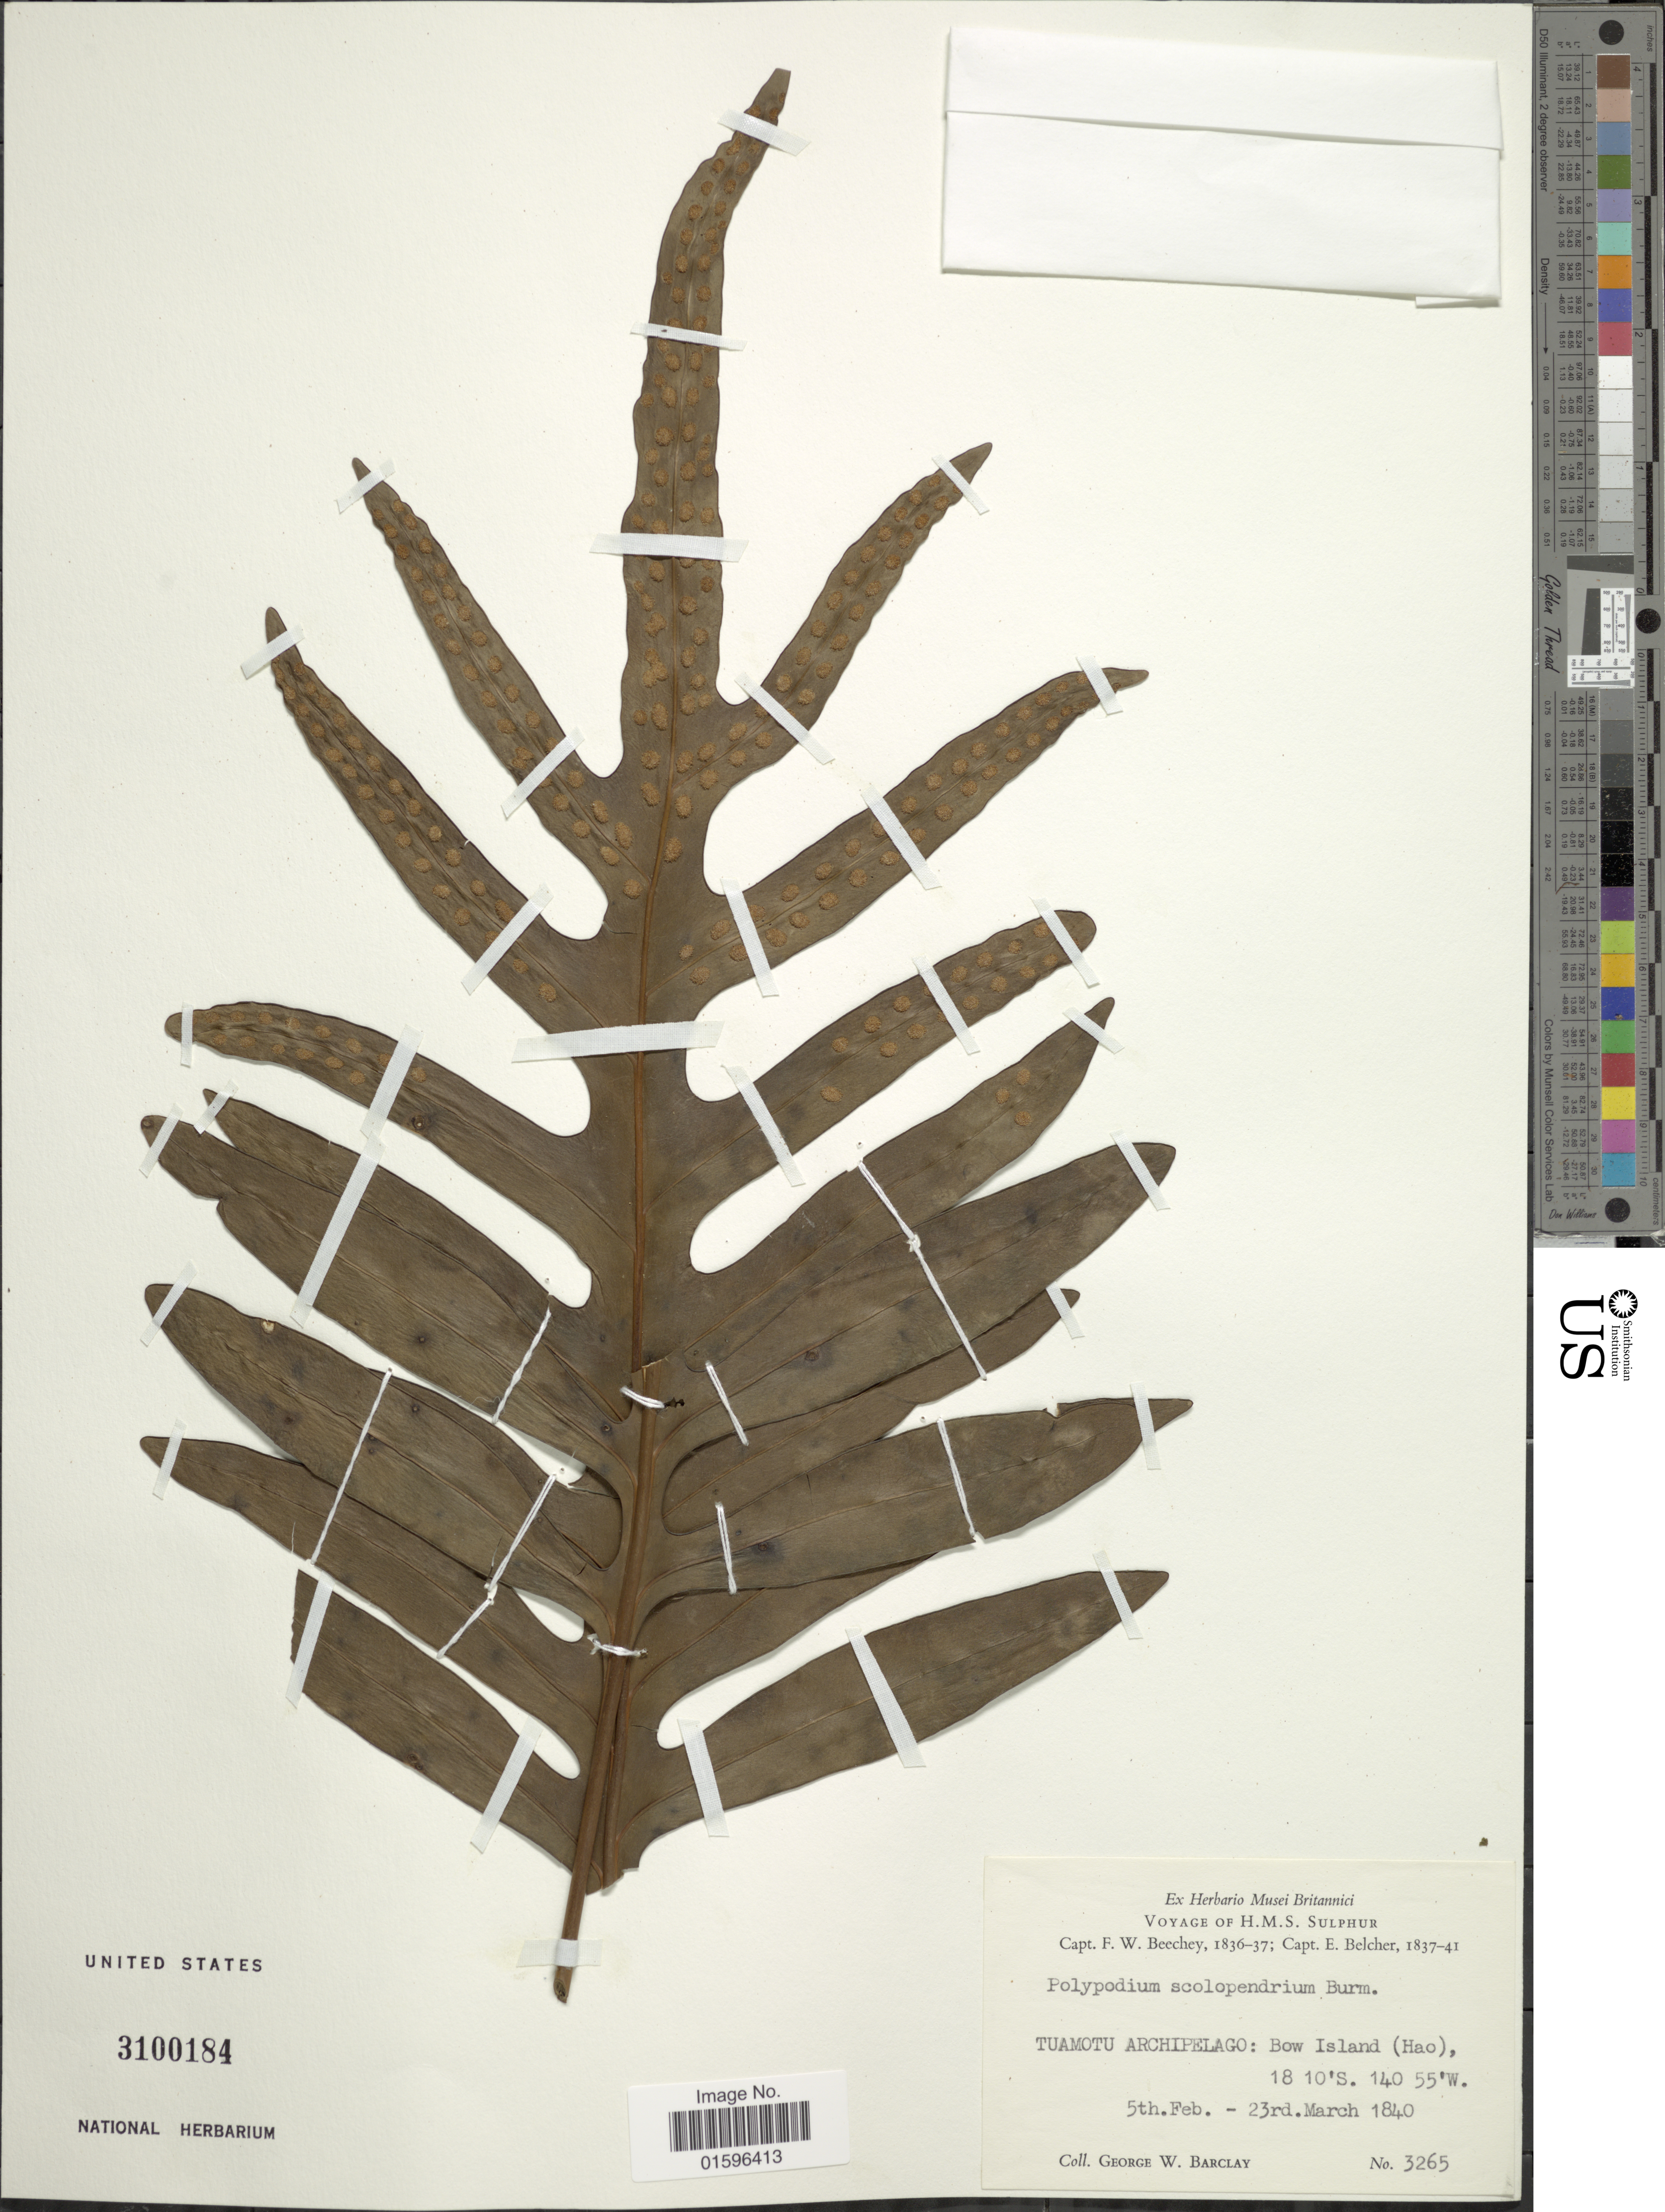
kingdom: Plantae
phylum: Tracheophyta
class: Polypodiopsida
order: Polypodiales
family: Polypodiaceae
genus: Polypodium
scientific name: Polypodium scolopendria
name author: Burm. f.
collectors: G. W. Barclay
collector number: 3265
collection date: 1840-02-05/1840-03-23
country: French Polynesia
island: Hao Atoll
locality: Tuamotu Archipelago: Bow Island (Hao)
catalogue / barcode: US 3100184